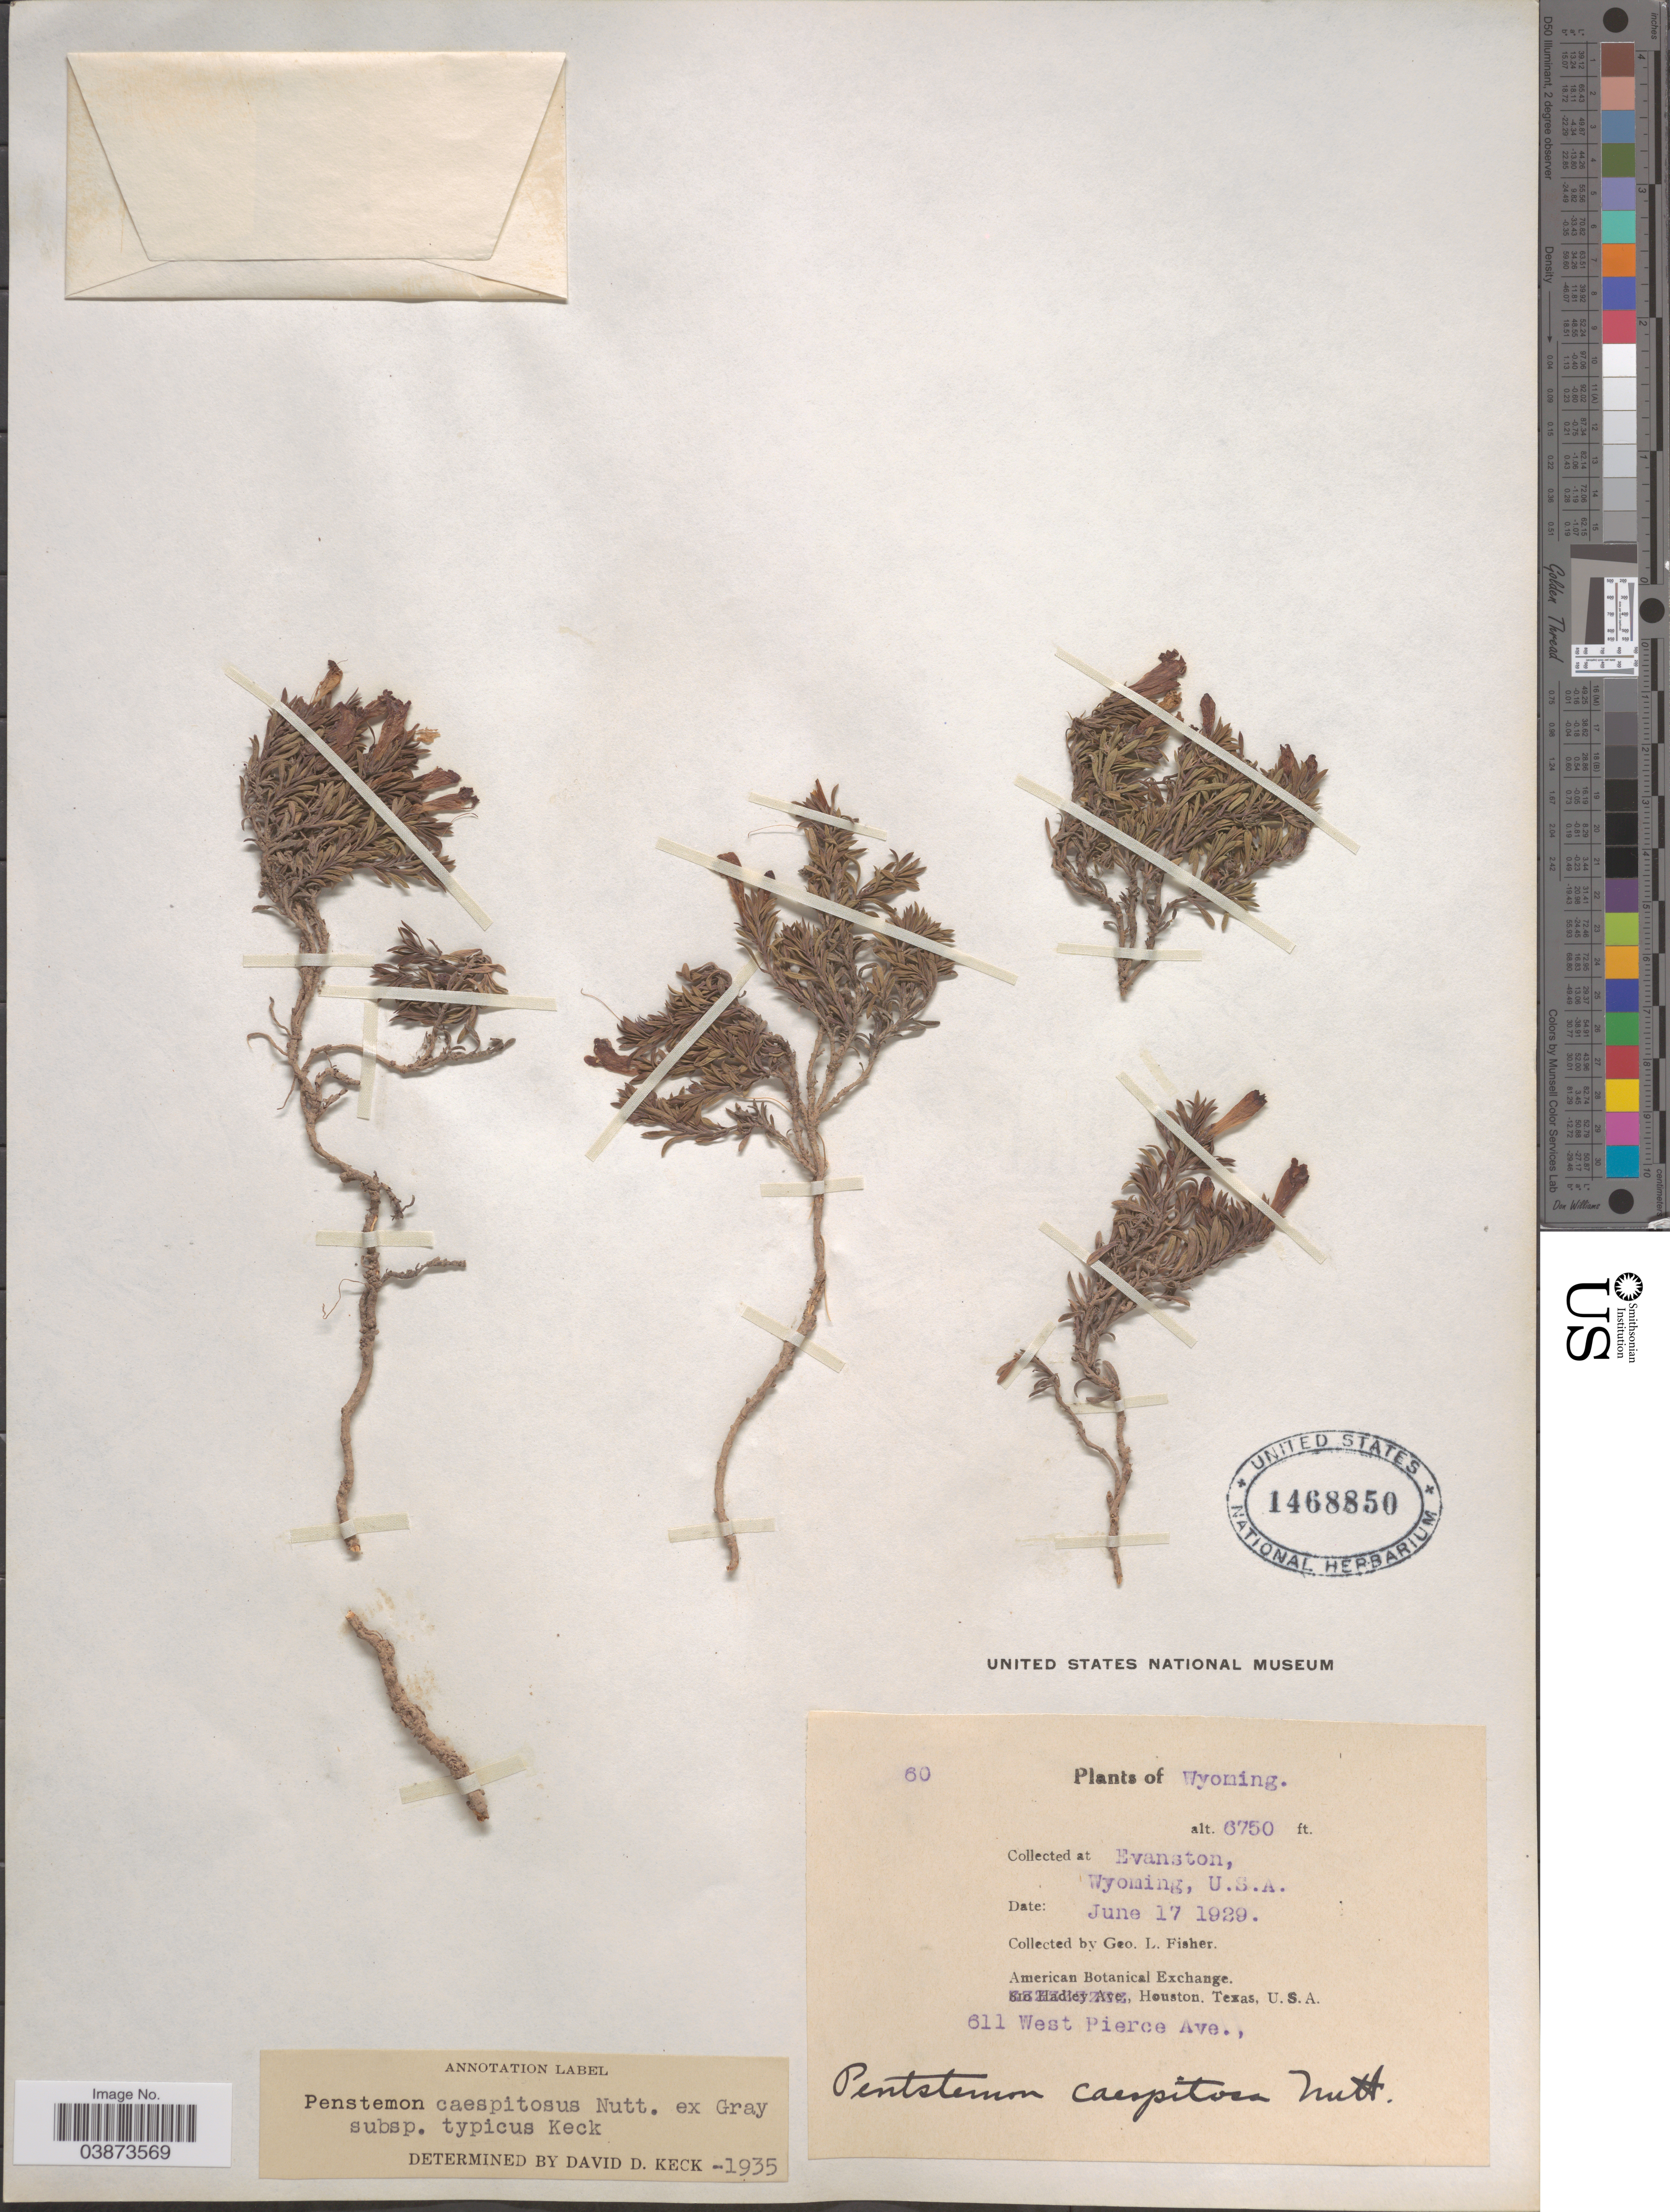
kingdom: Plantae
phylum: Tracheophyta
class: Magnoliopsida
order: Lamiales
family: Plantaginaceae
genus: Penstemon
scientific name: Penstemon caespitosus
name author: Nutt. ex A. Gray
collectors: G. L. Fisher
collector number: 60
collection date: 1929-06-17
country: United States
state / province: Wyoming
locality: Evanston.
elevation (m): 2057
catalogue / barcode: US 1468850